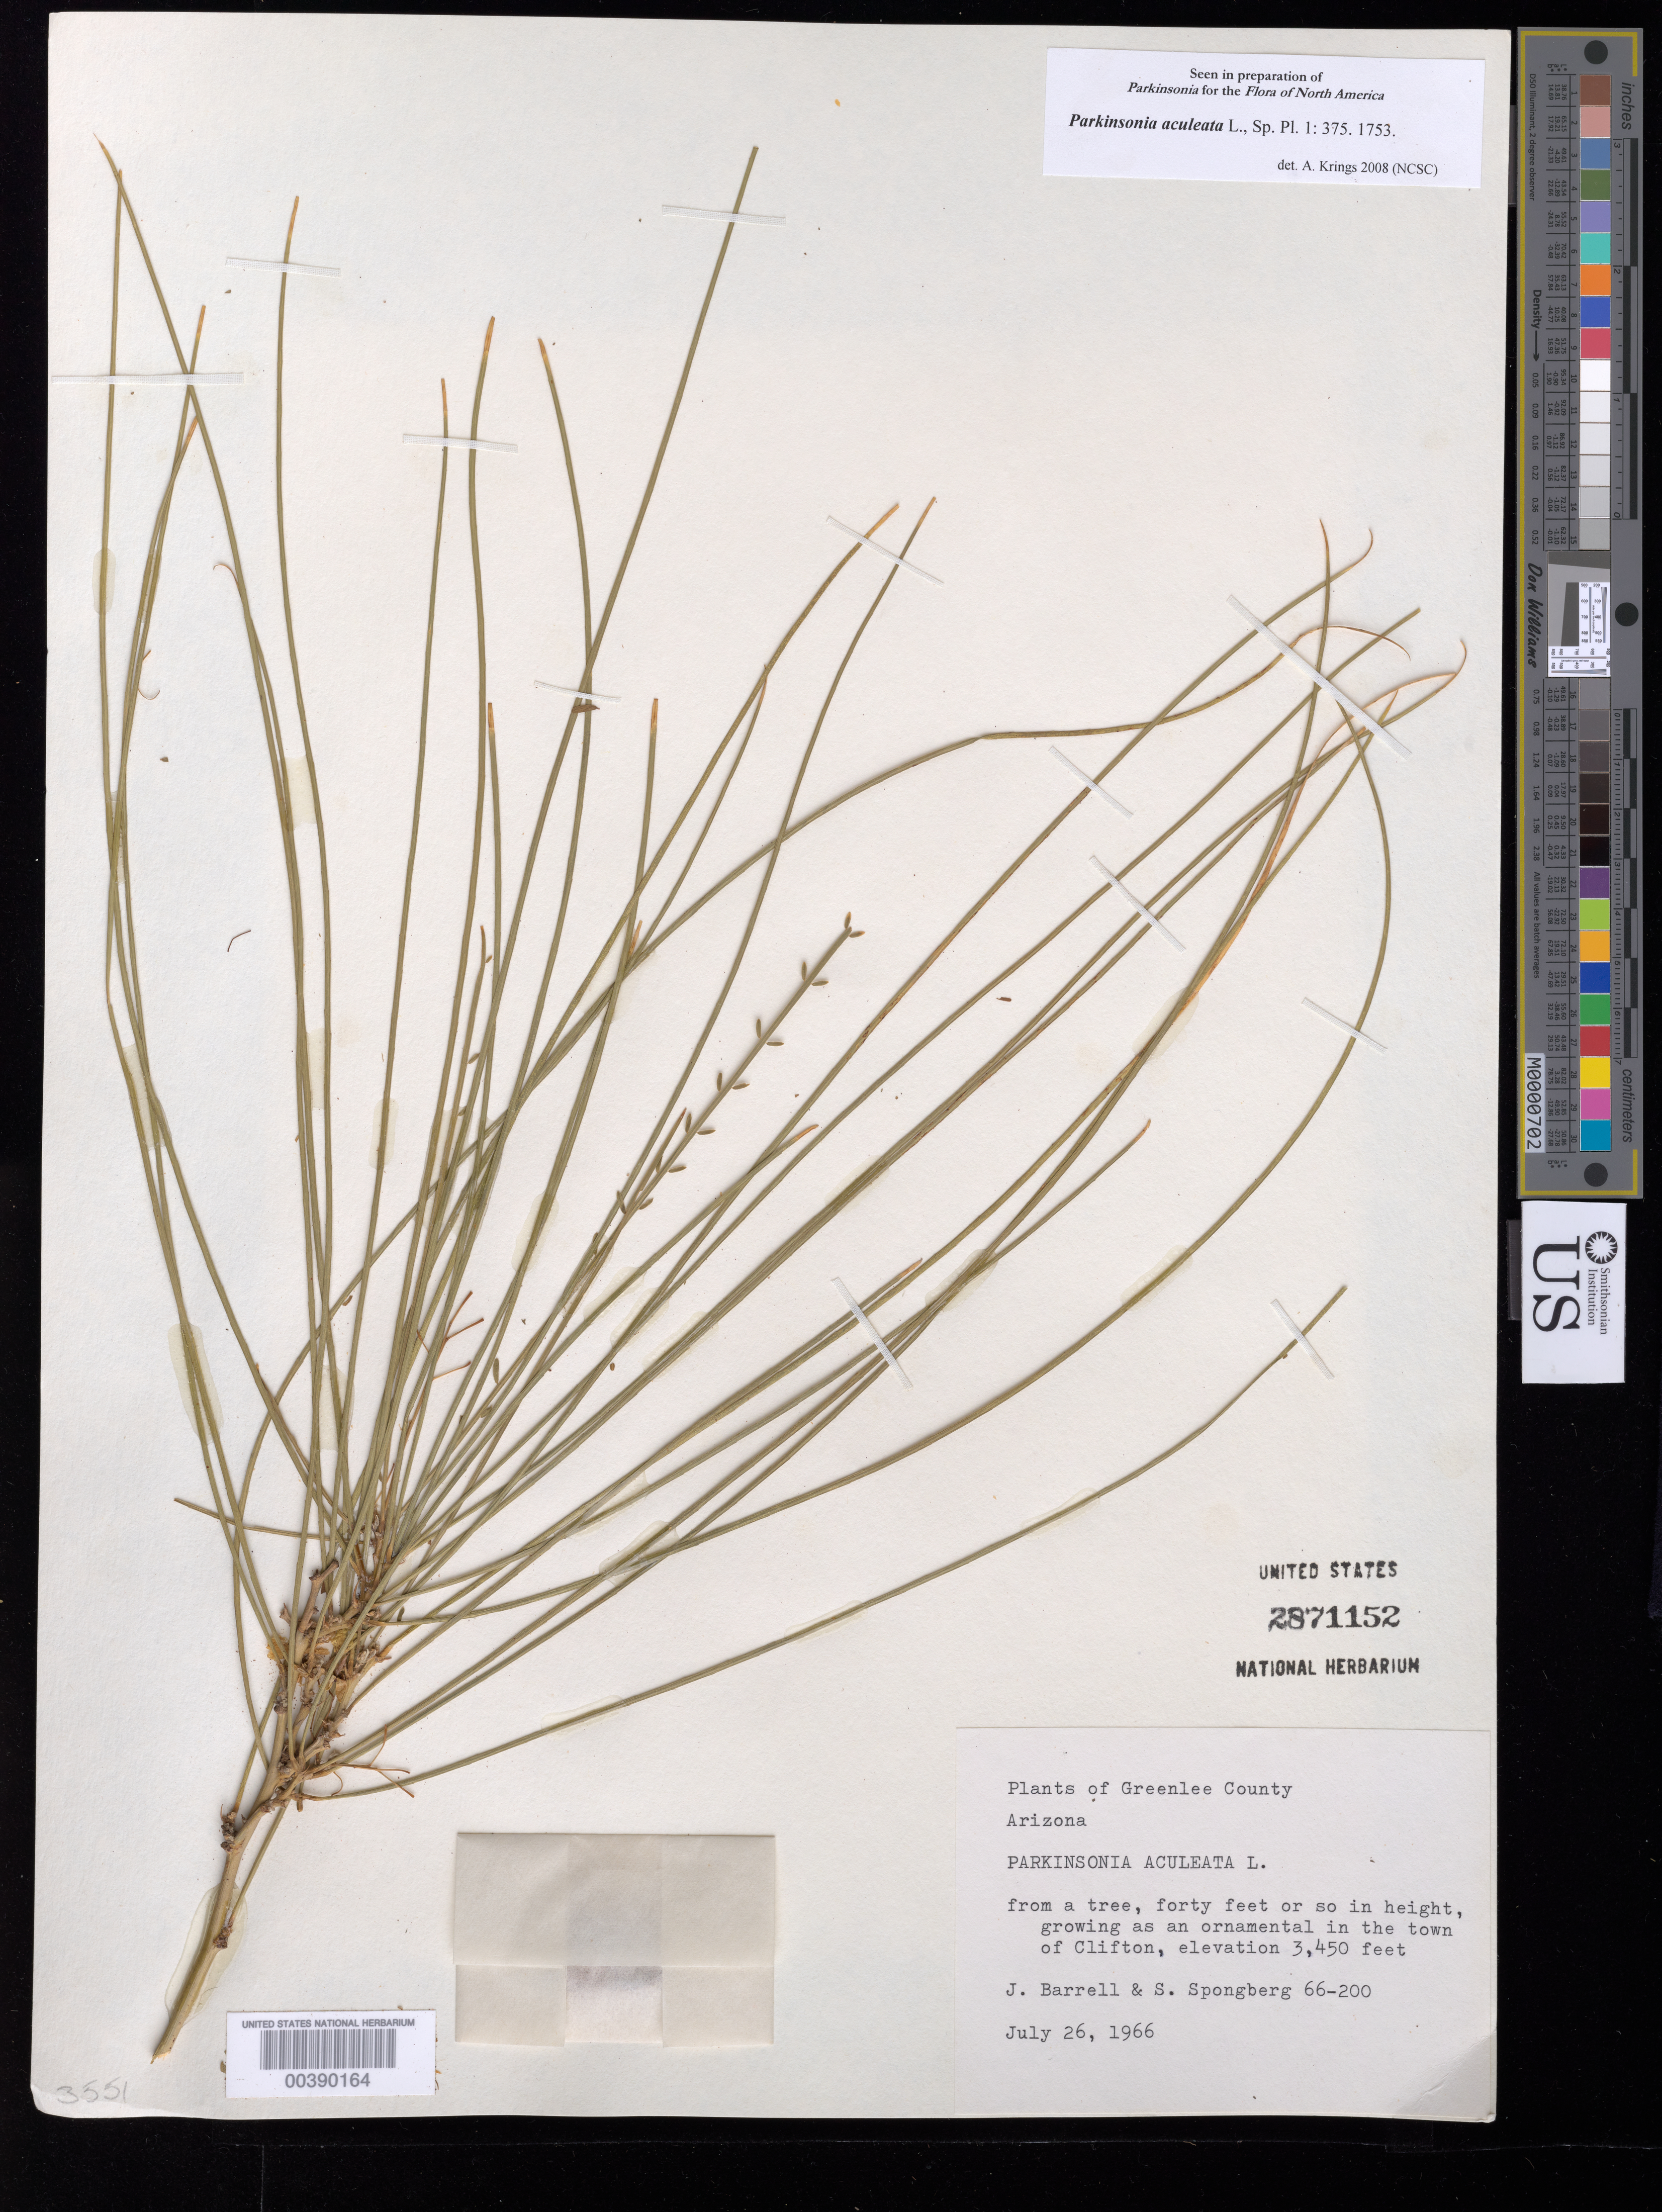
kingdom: Plantae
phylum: Tracheophyta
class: Magnoliopsida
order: Fabales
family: Fabaceae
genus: Parkinsonia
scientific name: Parkinsonia aculeata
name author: L.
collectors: J. Barrell & S. A.Spongberg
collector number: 66-200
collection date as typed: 26 Jul 1966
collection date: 1966-07-26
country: United States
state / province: Arizona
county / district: Greenlee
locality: In the town of clifton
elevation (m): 1052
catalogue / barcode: US 2871152